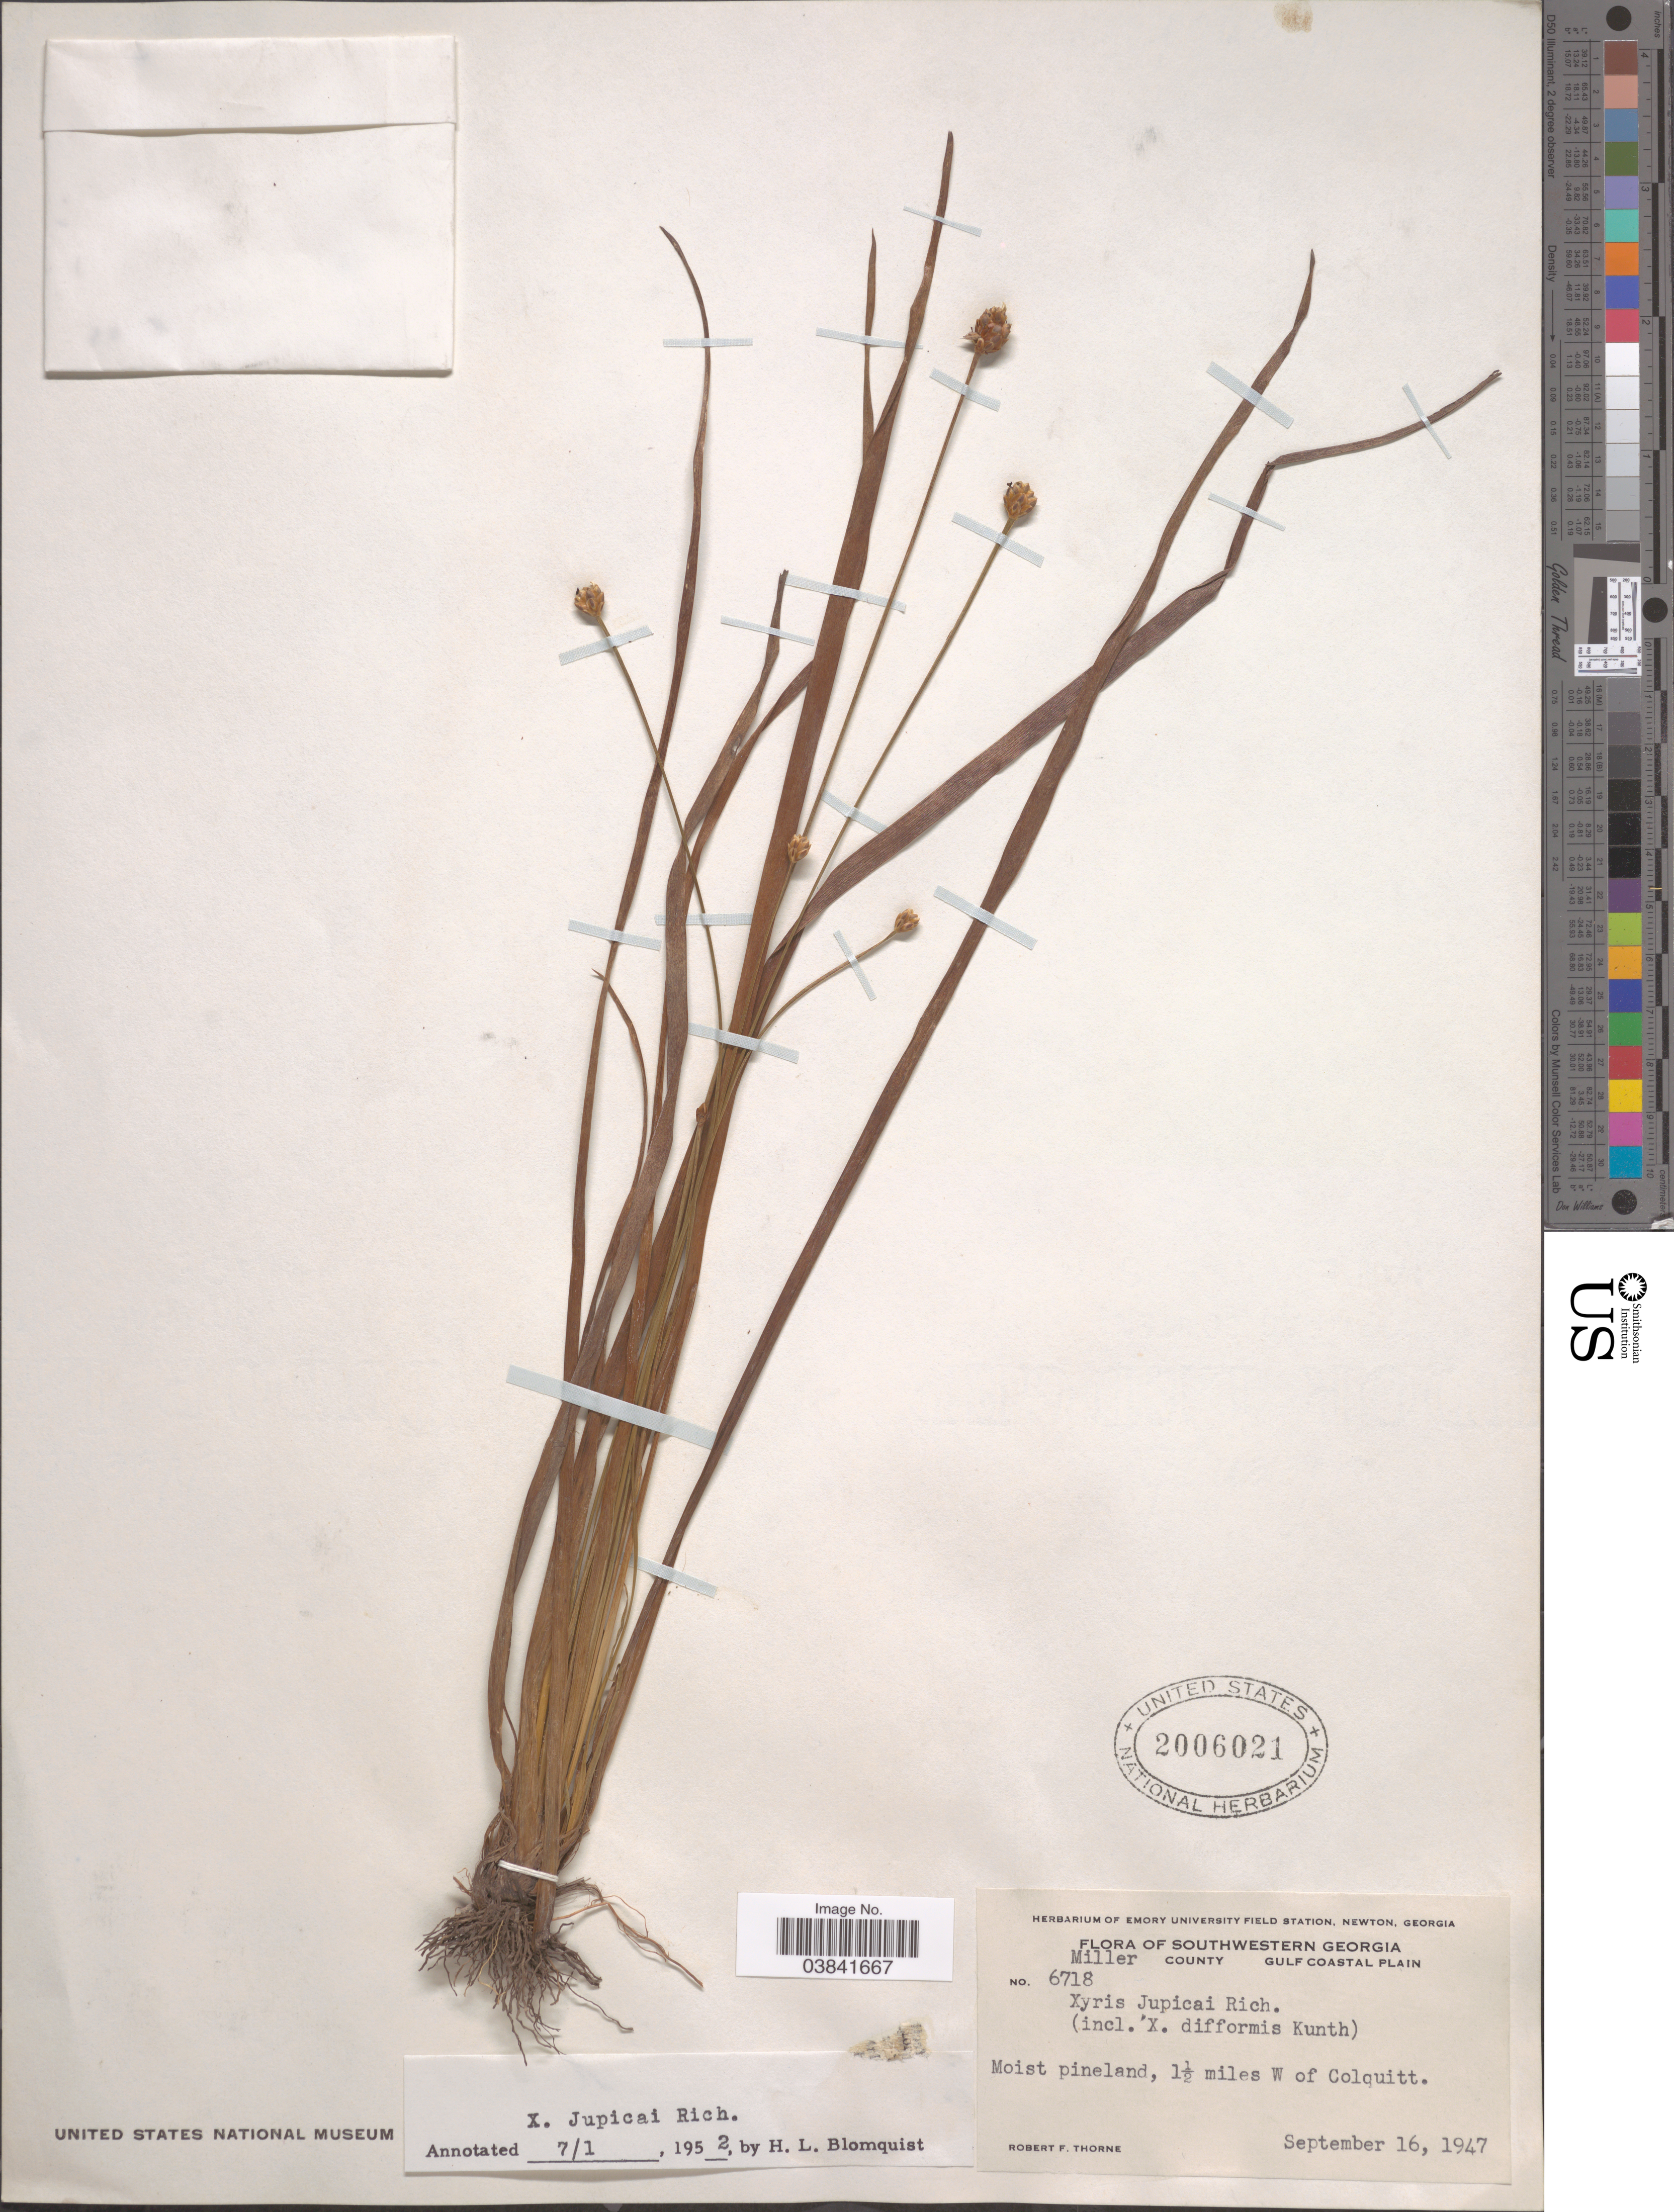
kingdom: Plantae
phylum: Tracheophyta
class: Liliopsida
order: Poales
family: Xyridaceae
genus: Xyris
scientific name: Xyris jupicai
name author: Rich.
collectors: R. F. Thorne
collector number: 6718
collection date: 1947-09-16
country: United States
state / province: Georgia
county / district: Miller Co.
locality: Southwestern Georgia. Gulf Coastal Plain. 1½ miles W of Colquitt.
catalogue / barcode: US 2006021